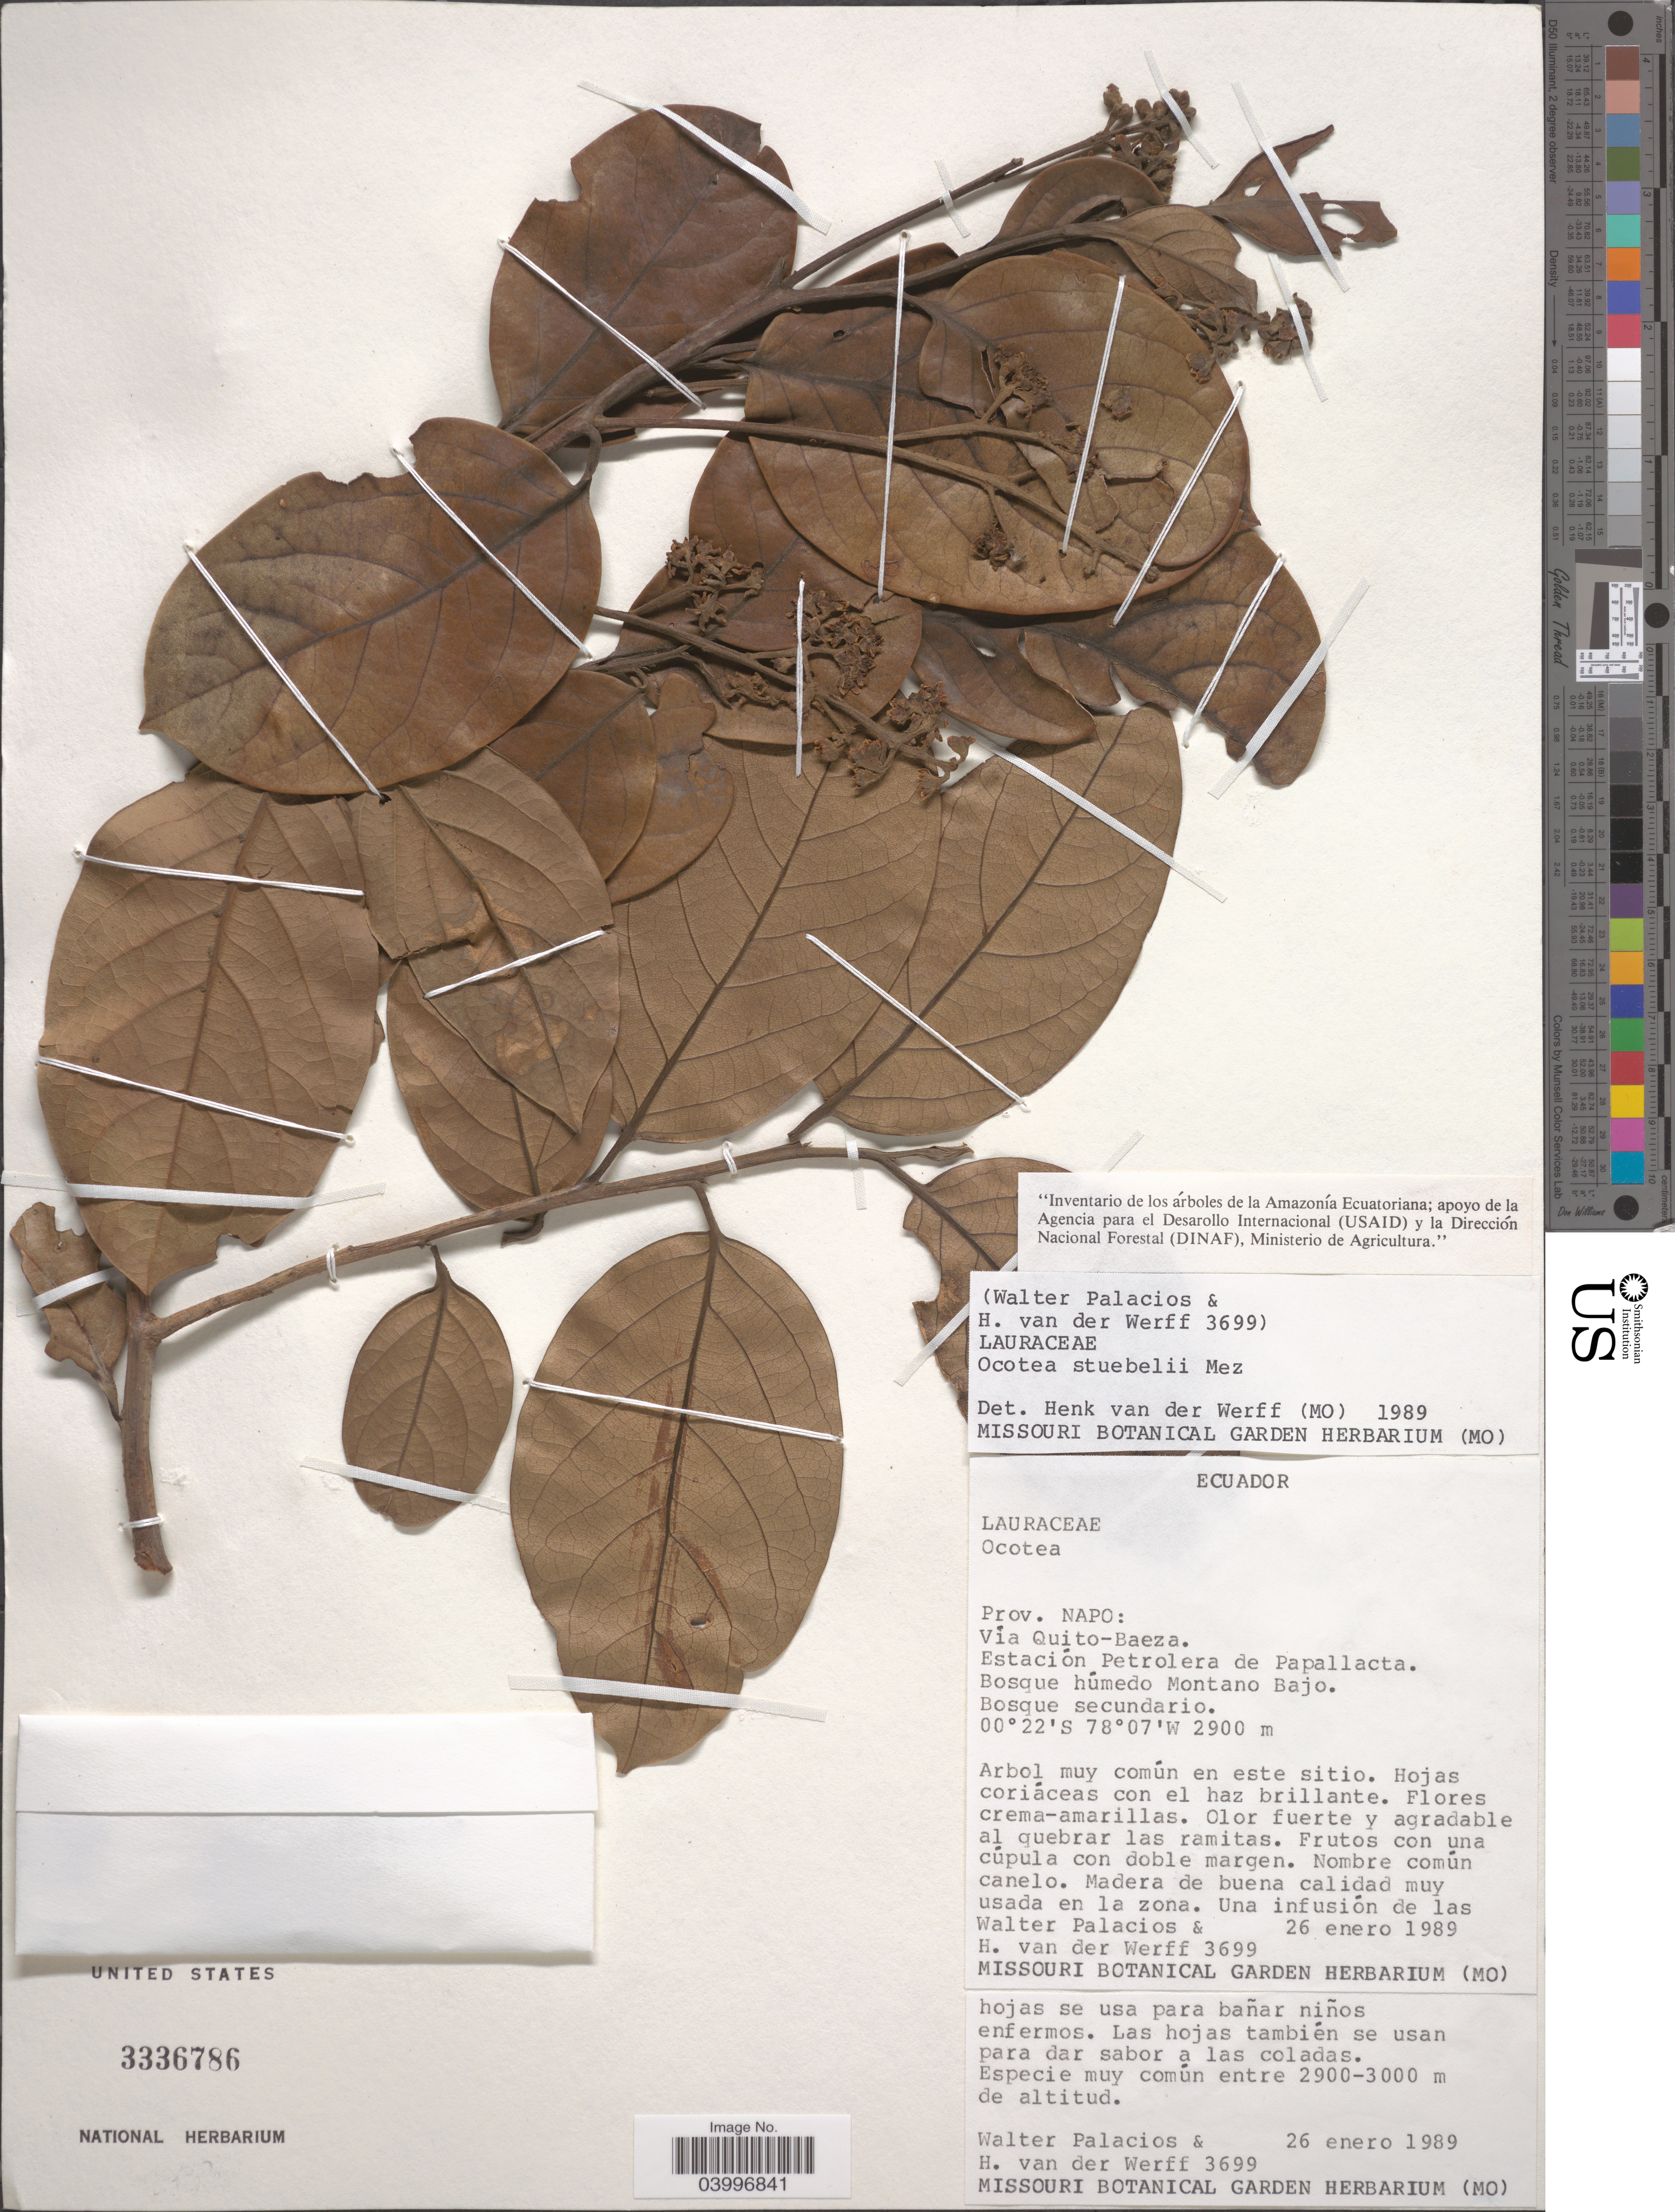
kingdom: Plantae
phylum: Tracheophyta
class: Magnoliopsida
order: Laurales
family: Lauraceae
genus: Ocotea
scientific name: Ocotea stuebelii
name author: Mez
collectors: W. Palacios & H. van der Werff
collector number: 3699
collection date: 1989-01-26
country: Ecuador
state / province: Napo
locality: Via Quito-Baeza. Estación Petrolera de Papallacta. Bosque húmedo Montano Bajo.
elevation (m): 2900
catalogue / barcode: US 3336786